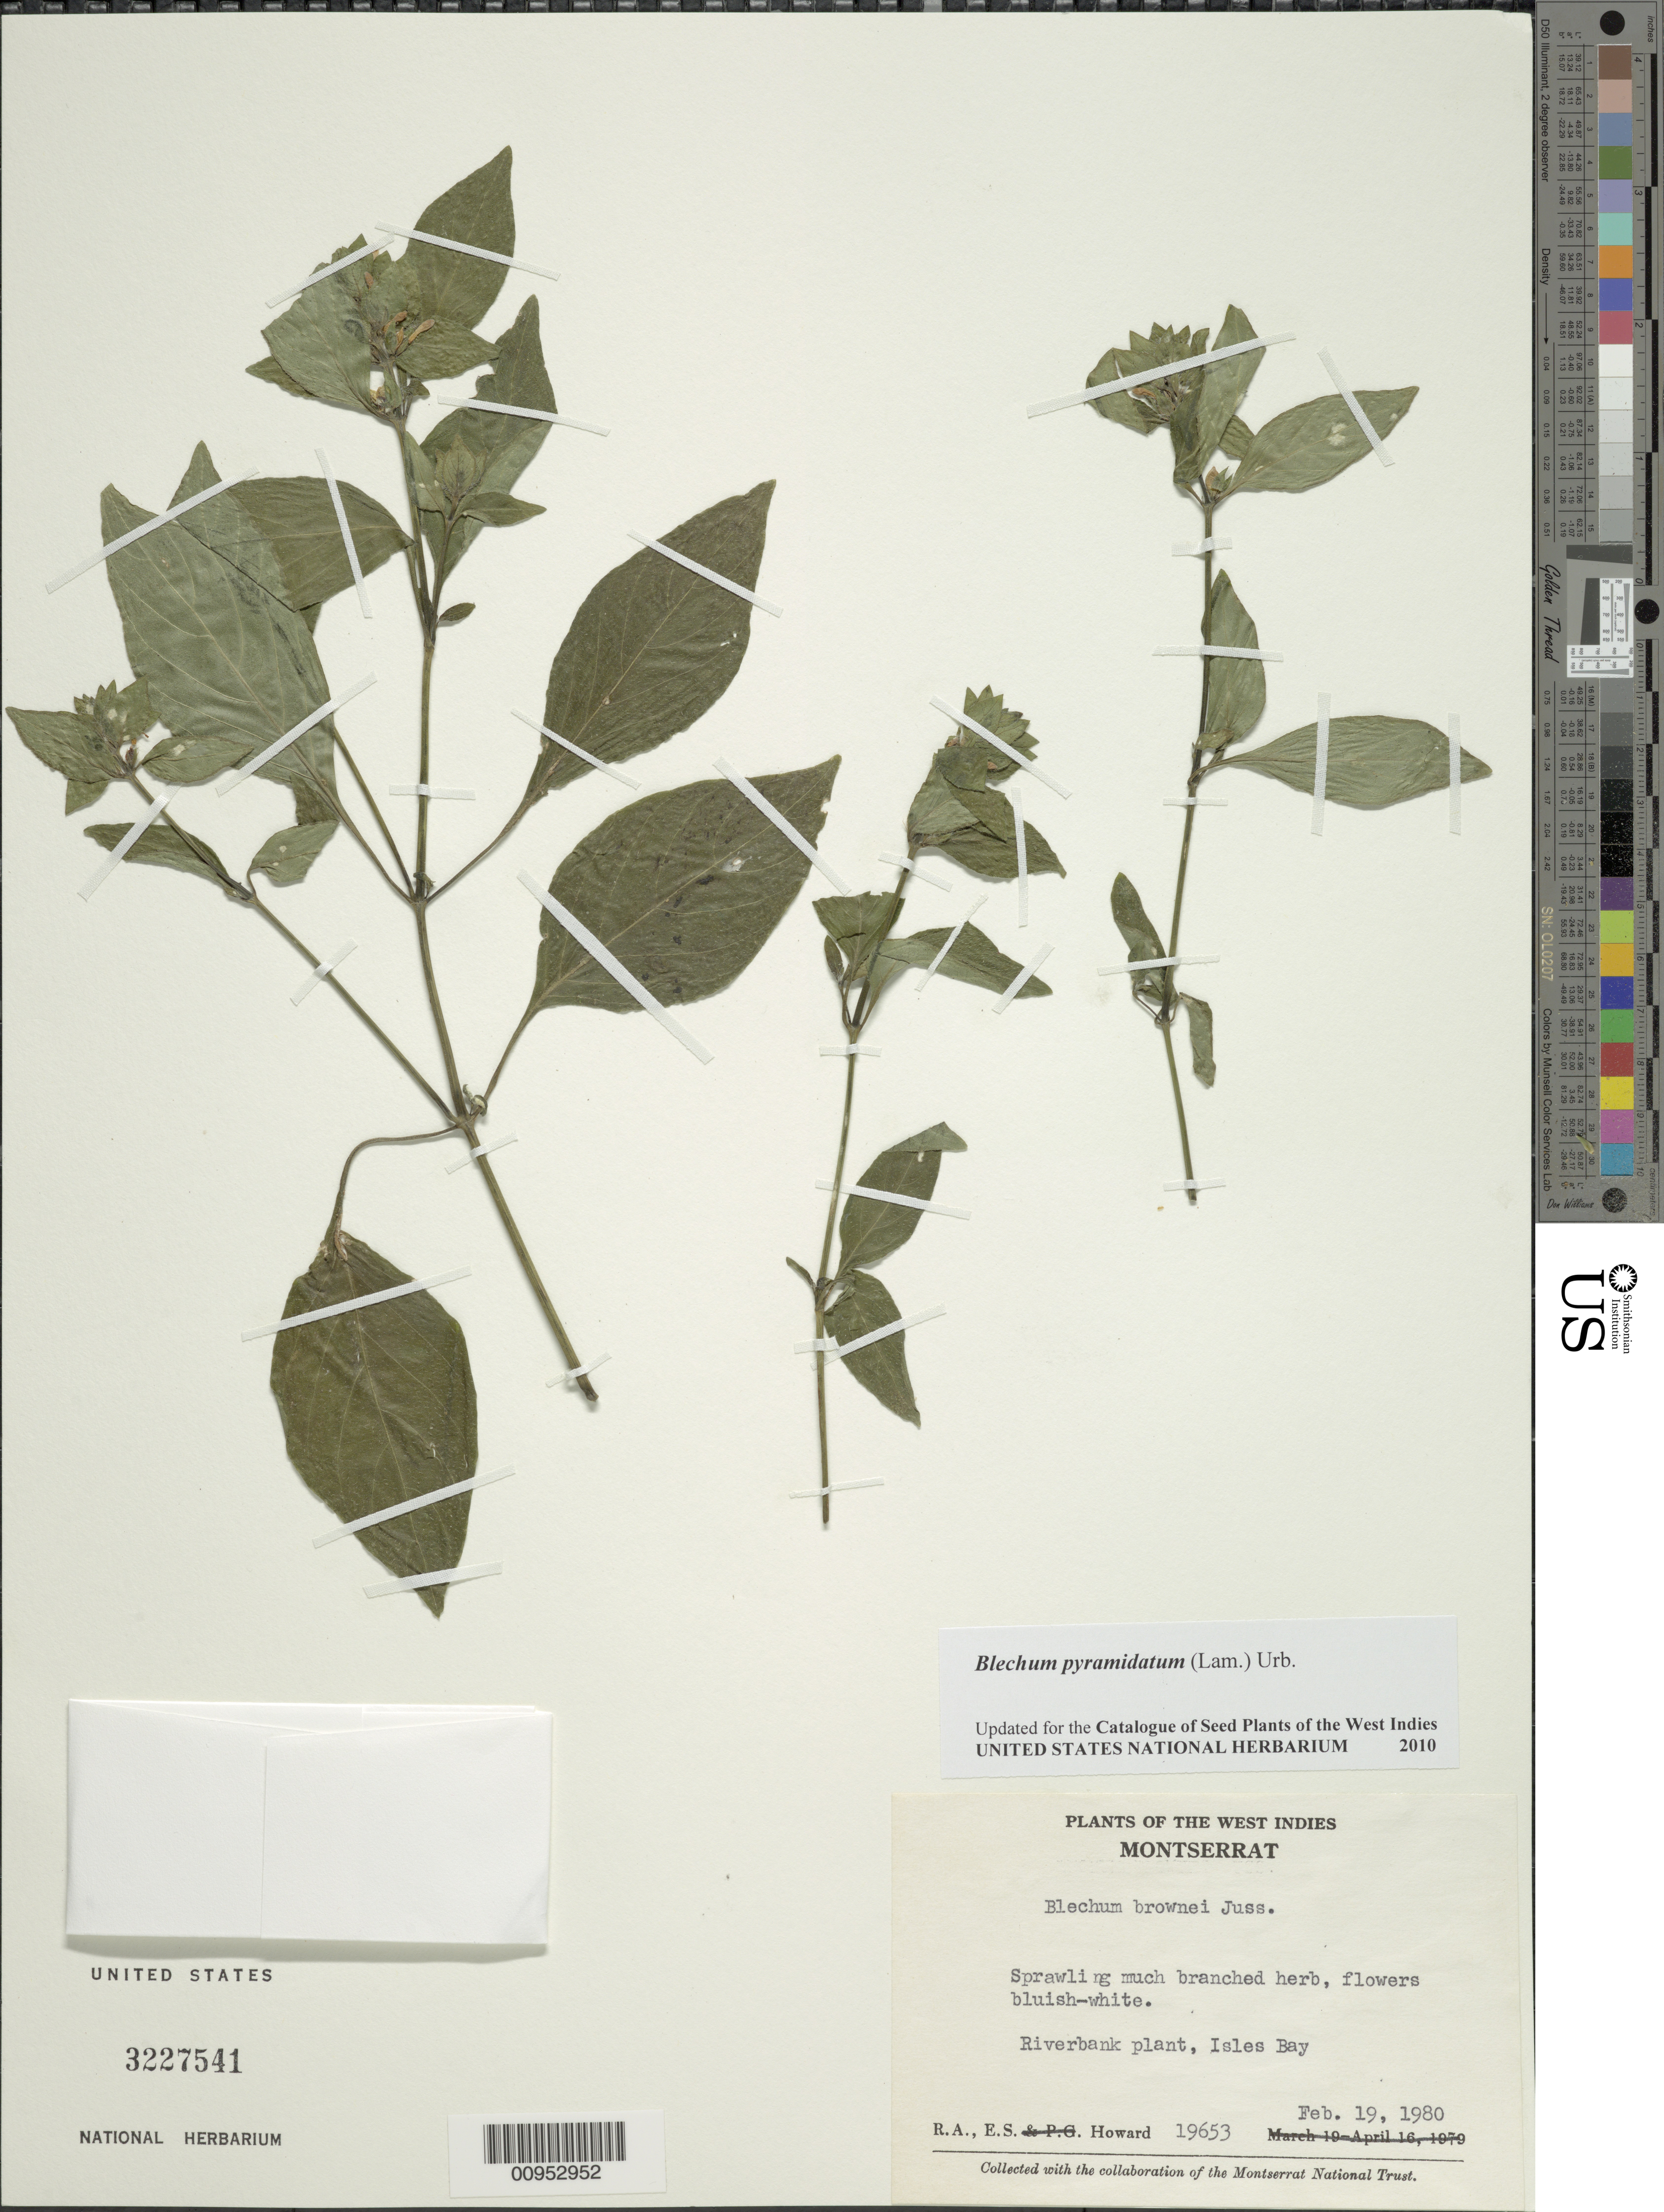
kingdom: Plantae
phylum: Tracheophyta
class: Magnoliopsida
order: Lamiales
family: Acanthaceae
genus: Blechum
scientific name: Blechum pyramidatum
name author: (Lam.) Urb.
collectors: R. A. Howard & E. S. Howard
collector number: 19653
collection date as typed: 19 Feb 1980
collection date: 1980-02-19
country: Montserrat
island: Montserrat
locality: Isles Bay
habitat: Riverbank plant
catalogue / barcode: US 3227541